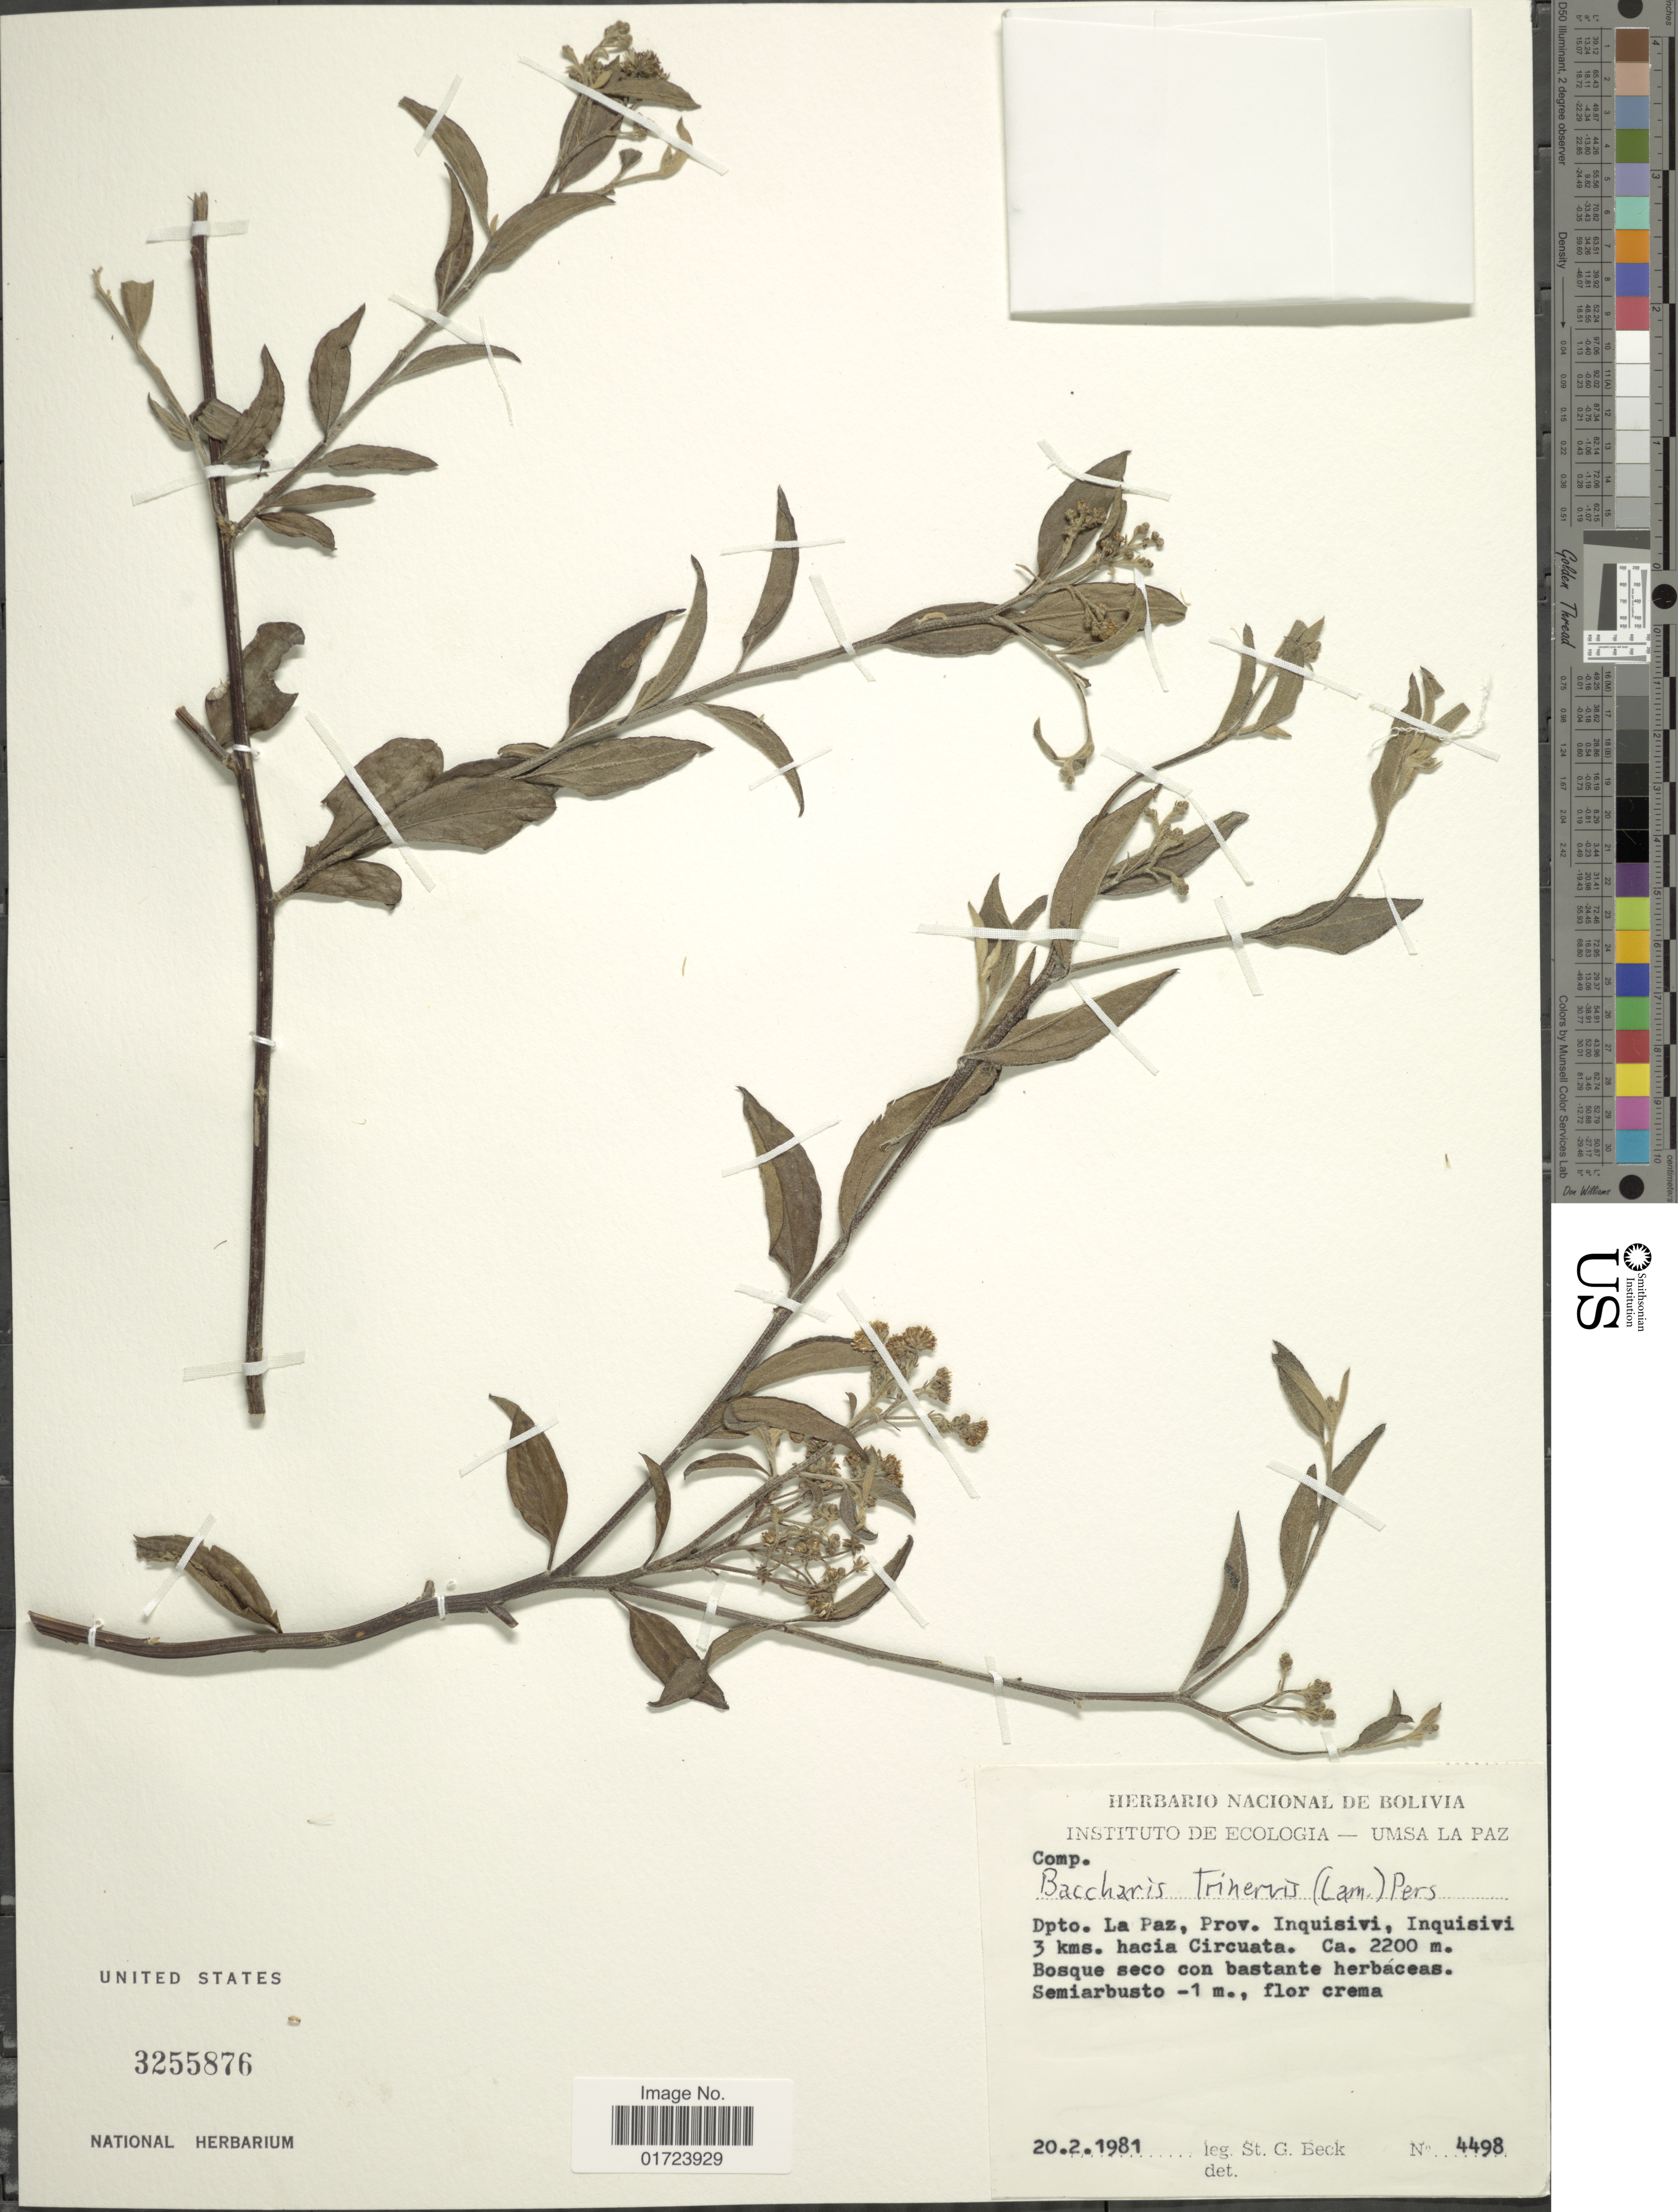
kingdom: Plantae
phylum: Tracheophyta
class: Magnoliopsida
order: Asterales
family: Asteraceae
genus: Baccharis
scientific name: Baccharis trinervis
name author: (Lam.) Pers.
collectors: S. G. Beck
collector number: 4498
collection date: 1981-02-20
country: Bolivia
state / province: La Paz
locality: Dpto. La Paz, Prov. Inquisivi, Iquisivi 3 kms. hacia Circuata.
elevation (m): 2200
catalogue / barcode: US 3255876